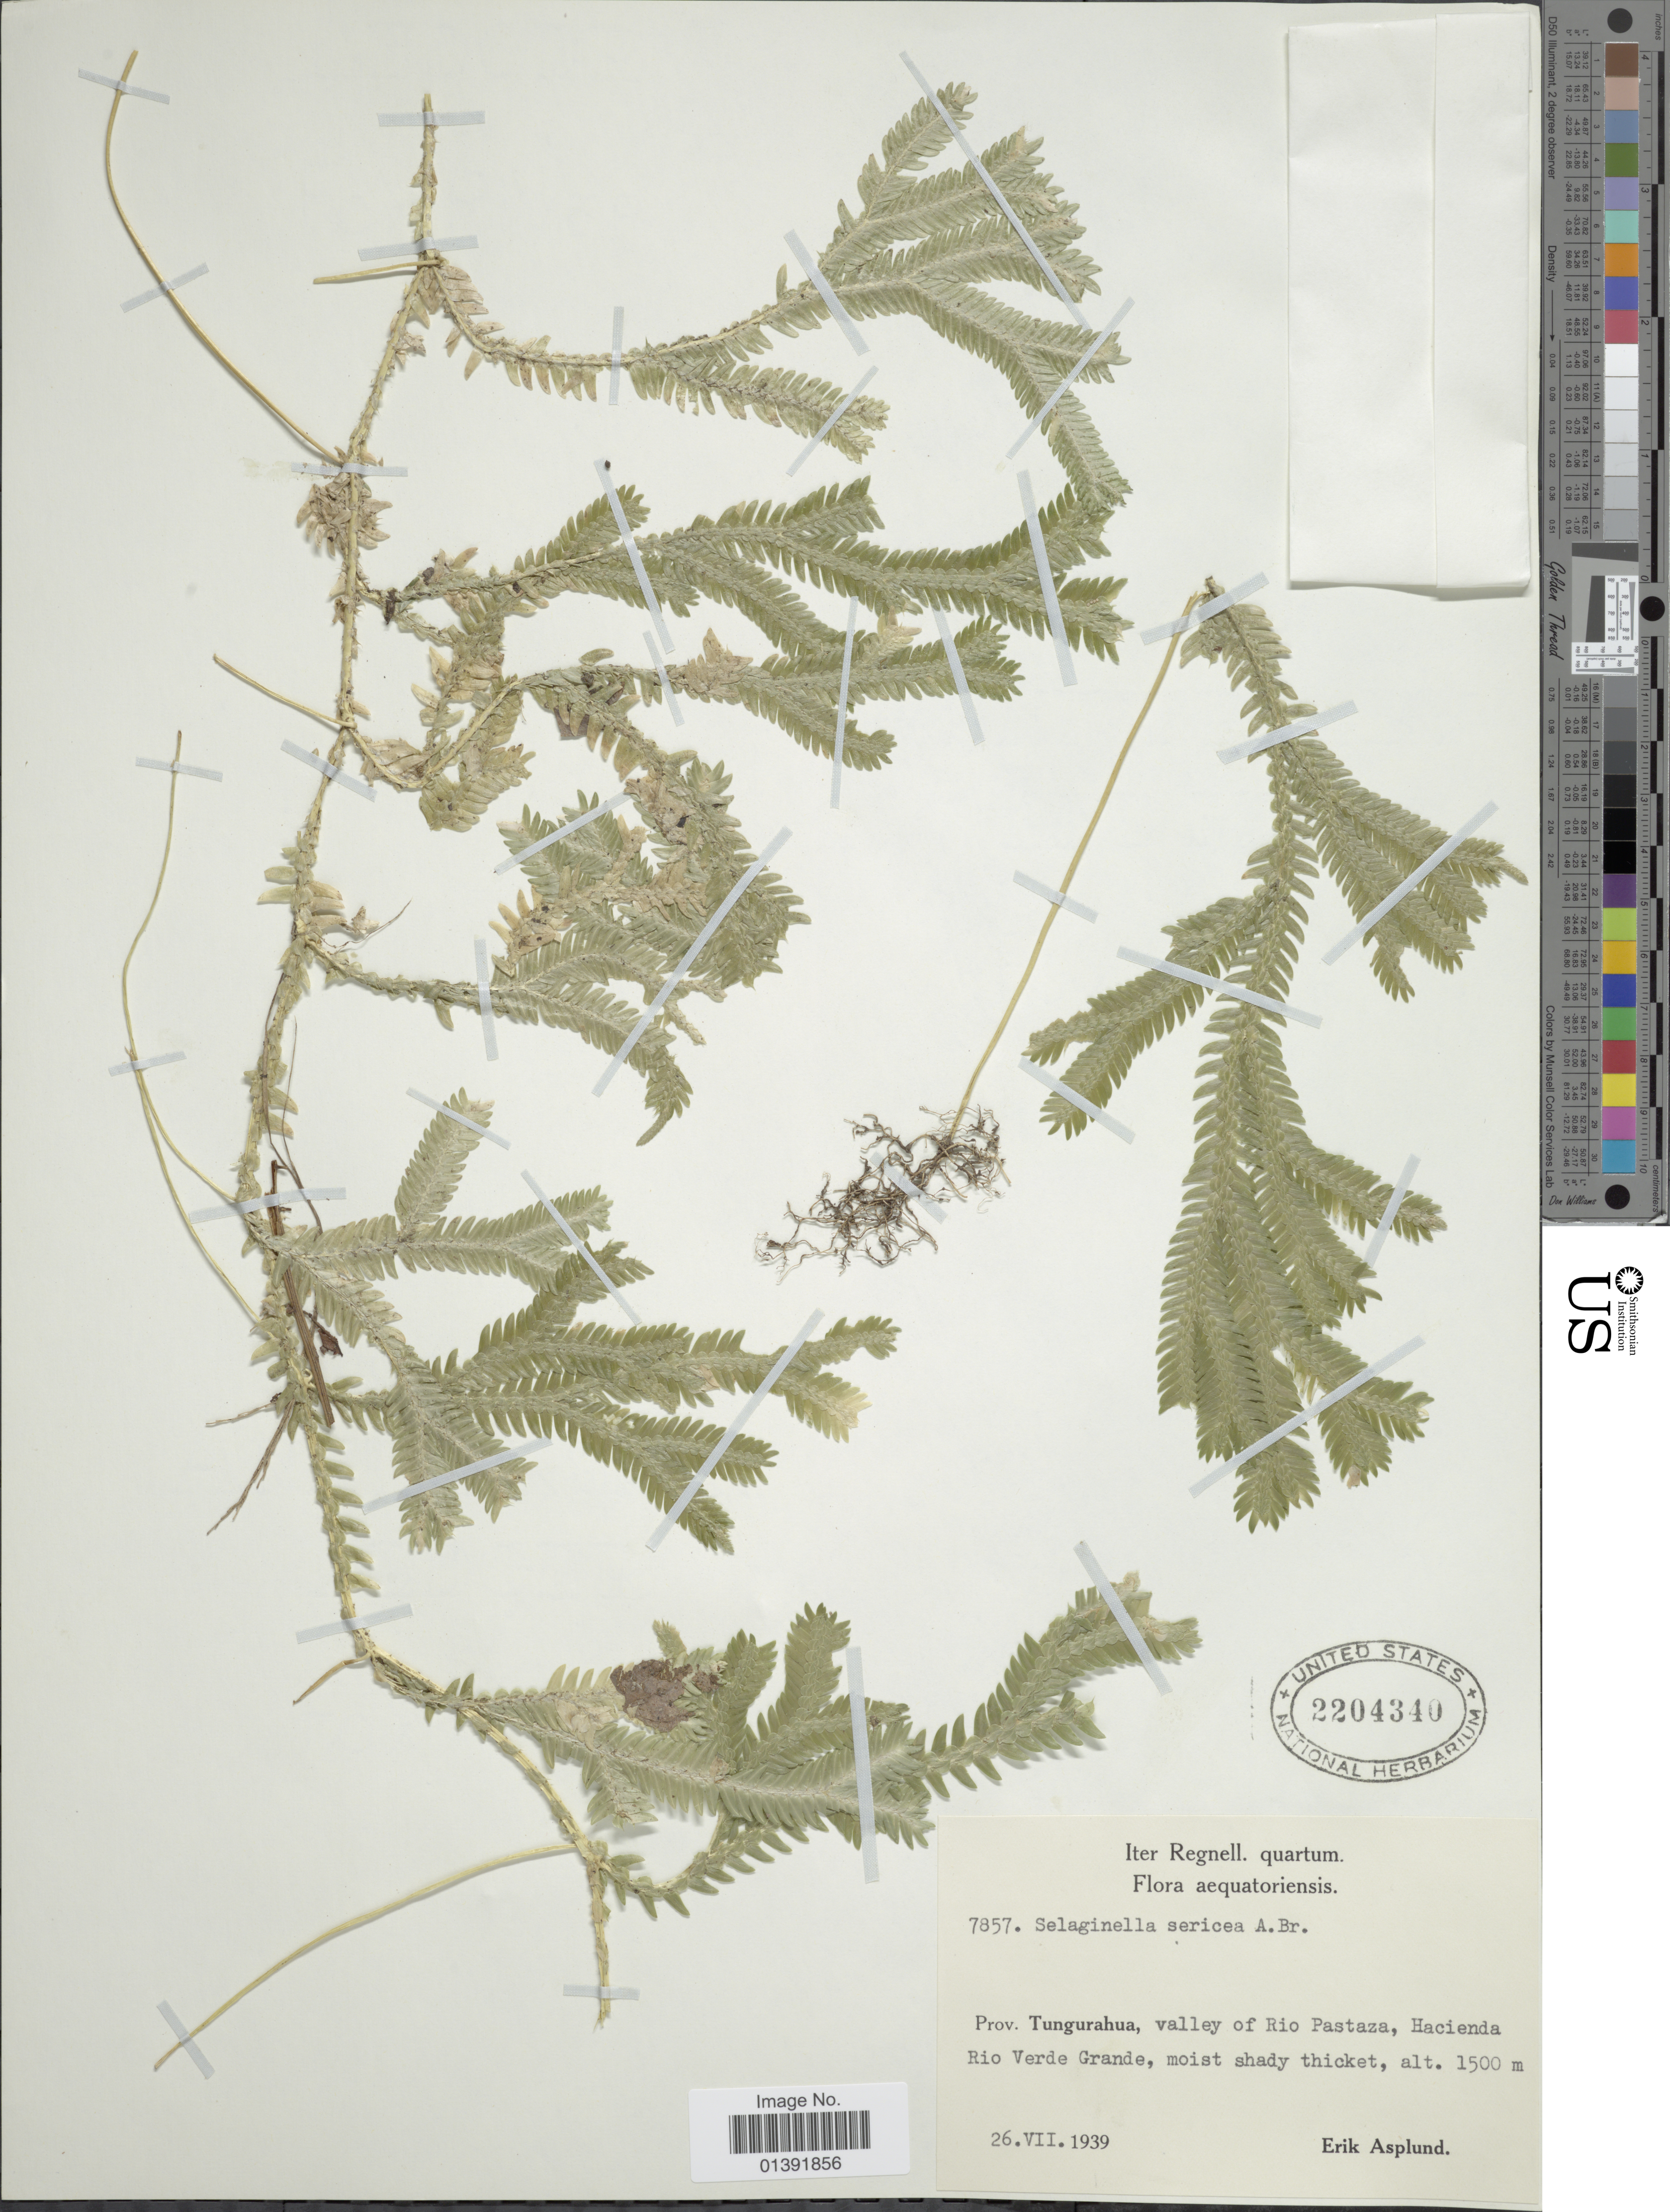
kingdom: Plantae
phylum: Tracheophyta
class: Lycopodiopsida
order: Selaginellales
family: Selaginellaceae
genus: Selaginella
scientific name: Selaginella sericea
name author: A. Braun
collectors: E. Asplund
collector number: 7857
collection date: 1939-07-26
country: Ecuador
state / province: Tungurahua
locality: Valley of Rio Pastaza, Hacienda Rio Verde Grande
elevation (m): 1500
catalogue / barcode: US 2204340